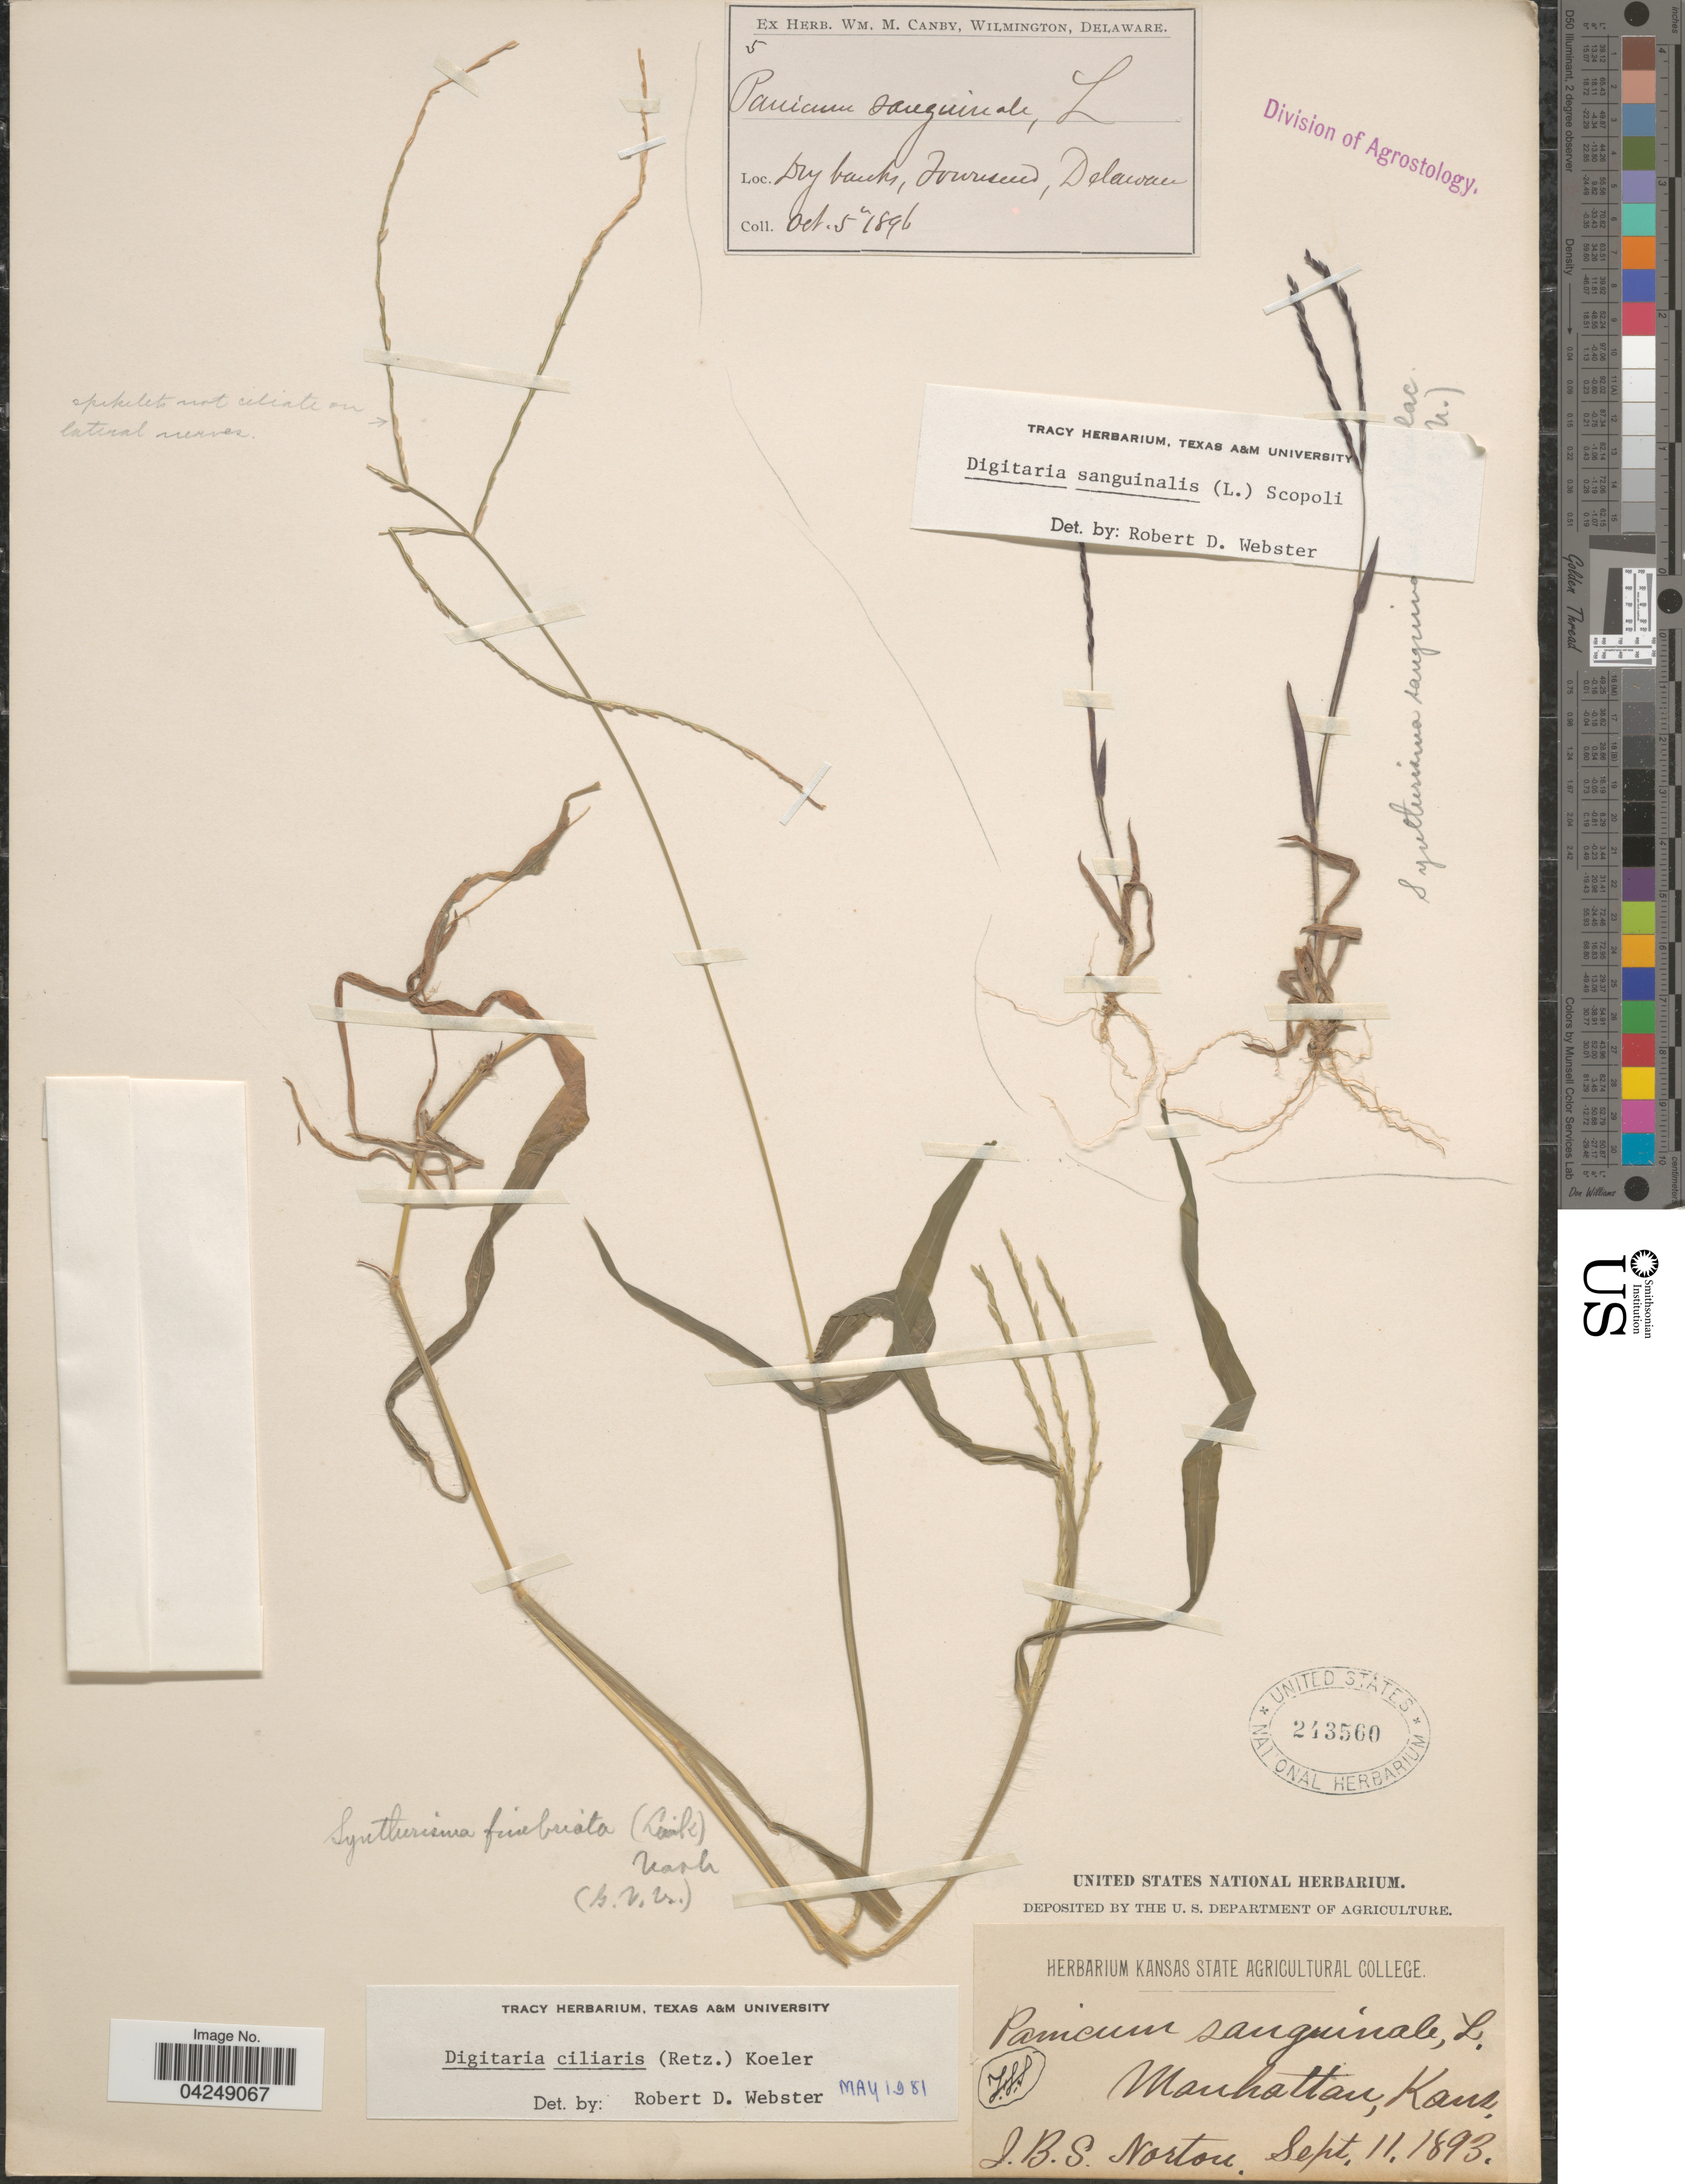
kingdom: Plantae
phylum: Tracheophyta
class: Liliopsida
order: Poales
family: Poaceae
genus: Digitaria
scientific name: Digitaria ciliaris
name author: (Retz.) Koeler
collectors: J. B. S. Norton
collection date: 1893-09-11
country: United States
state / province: Kansas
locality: Manhattan.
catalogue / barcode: US 243560-2